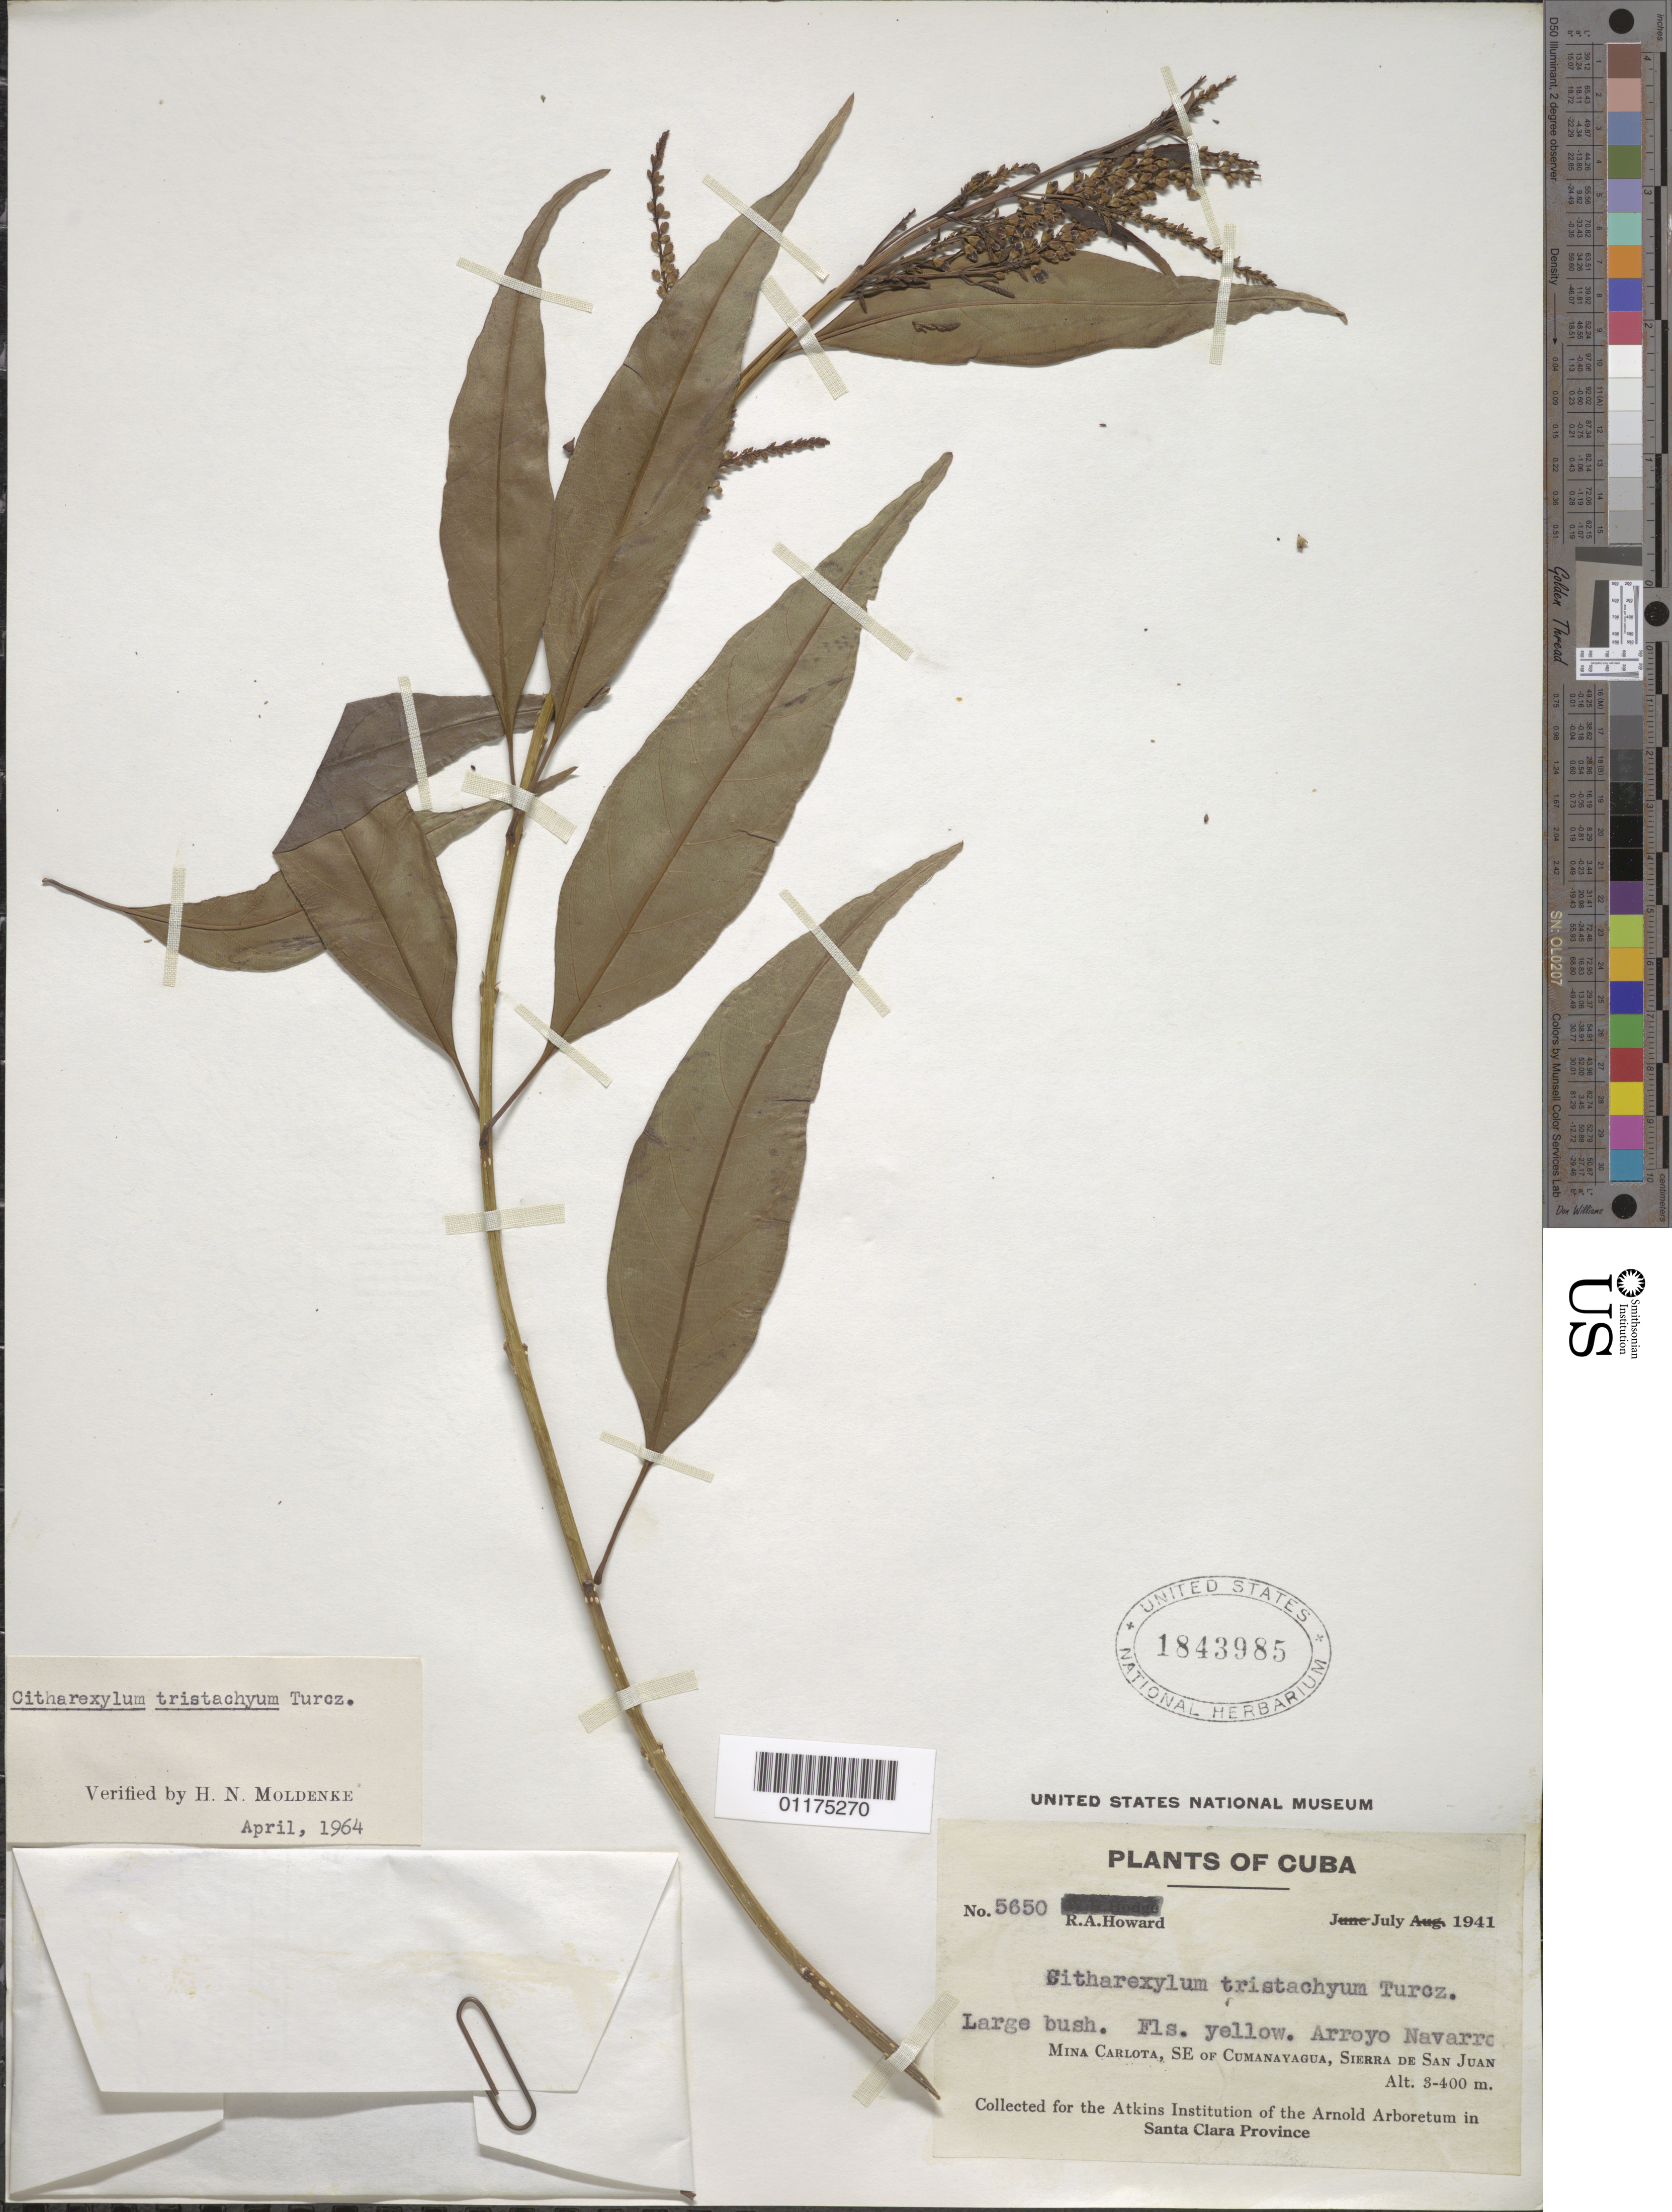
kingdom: Plantae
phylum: Tracheophyta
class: Magnoliopsida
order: Lamiales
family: Verbenaceae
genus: Citharexylum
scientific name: Citharexylum tristachyum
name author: Turcz.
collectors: R. A. Howard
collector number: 5650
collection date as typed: Jul 1941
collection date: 1941-07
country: Cuba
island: Cuba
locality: Mina Carlota, SE of Cumanayagua, Sierra de san juan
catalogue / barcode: US 1843985